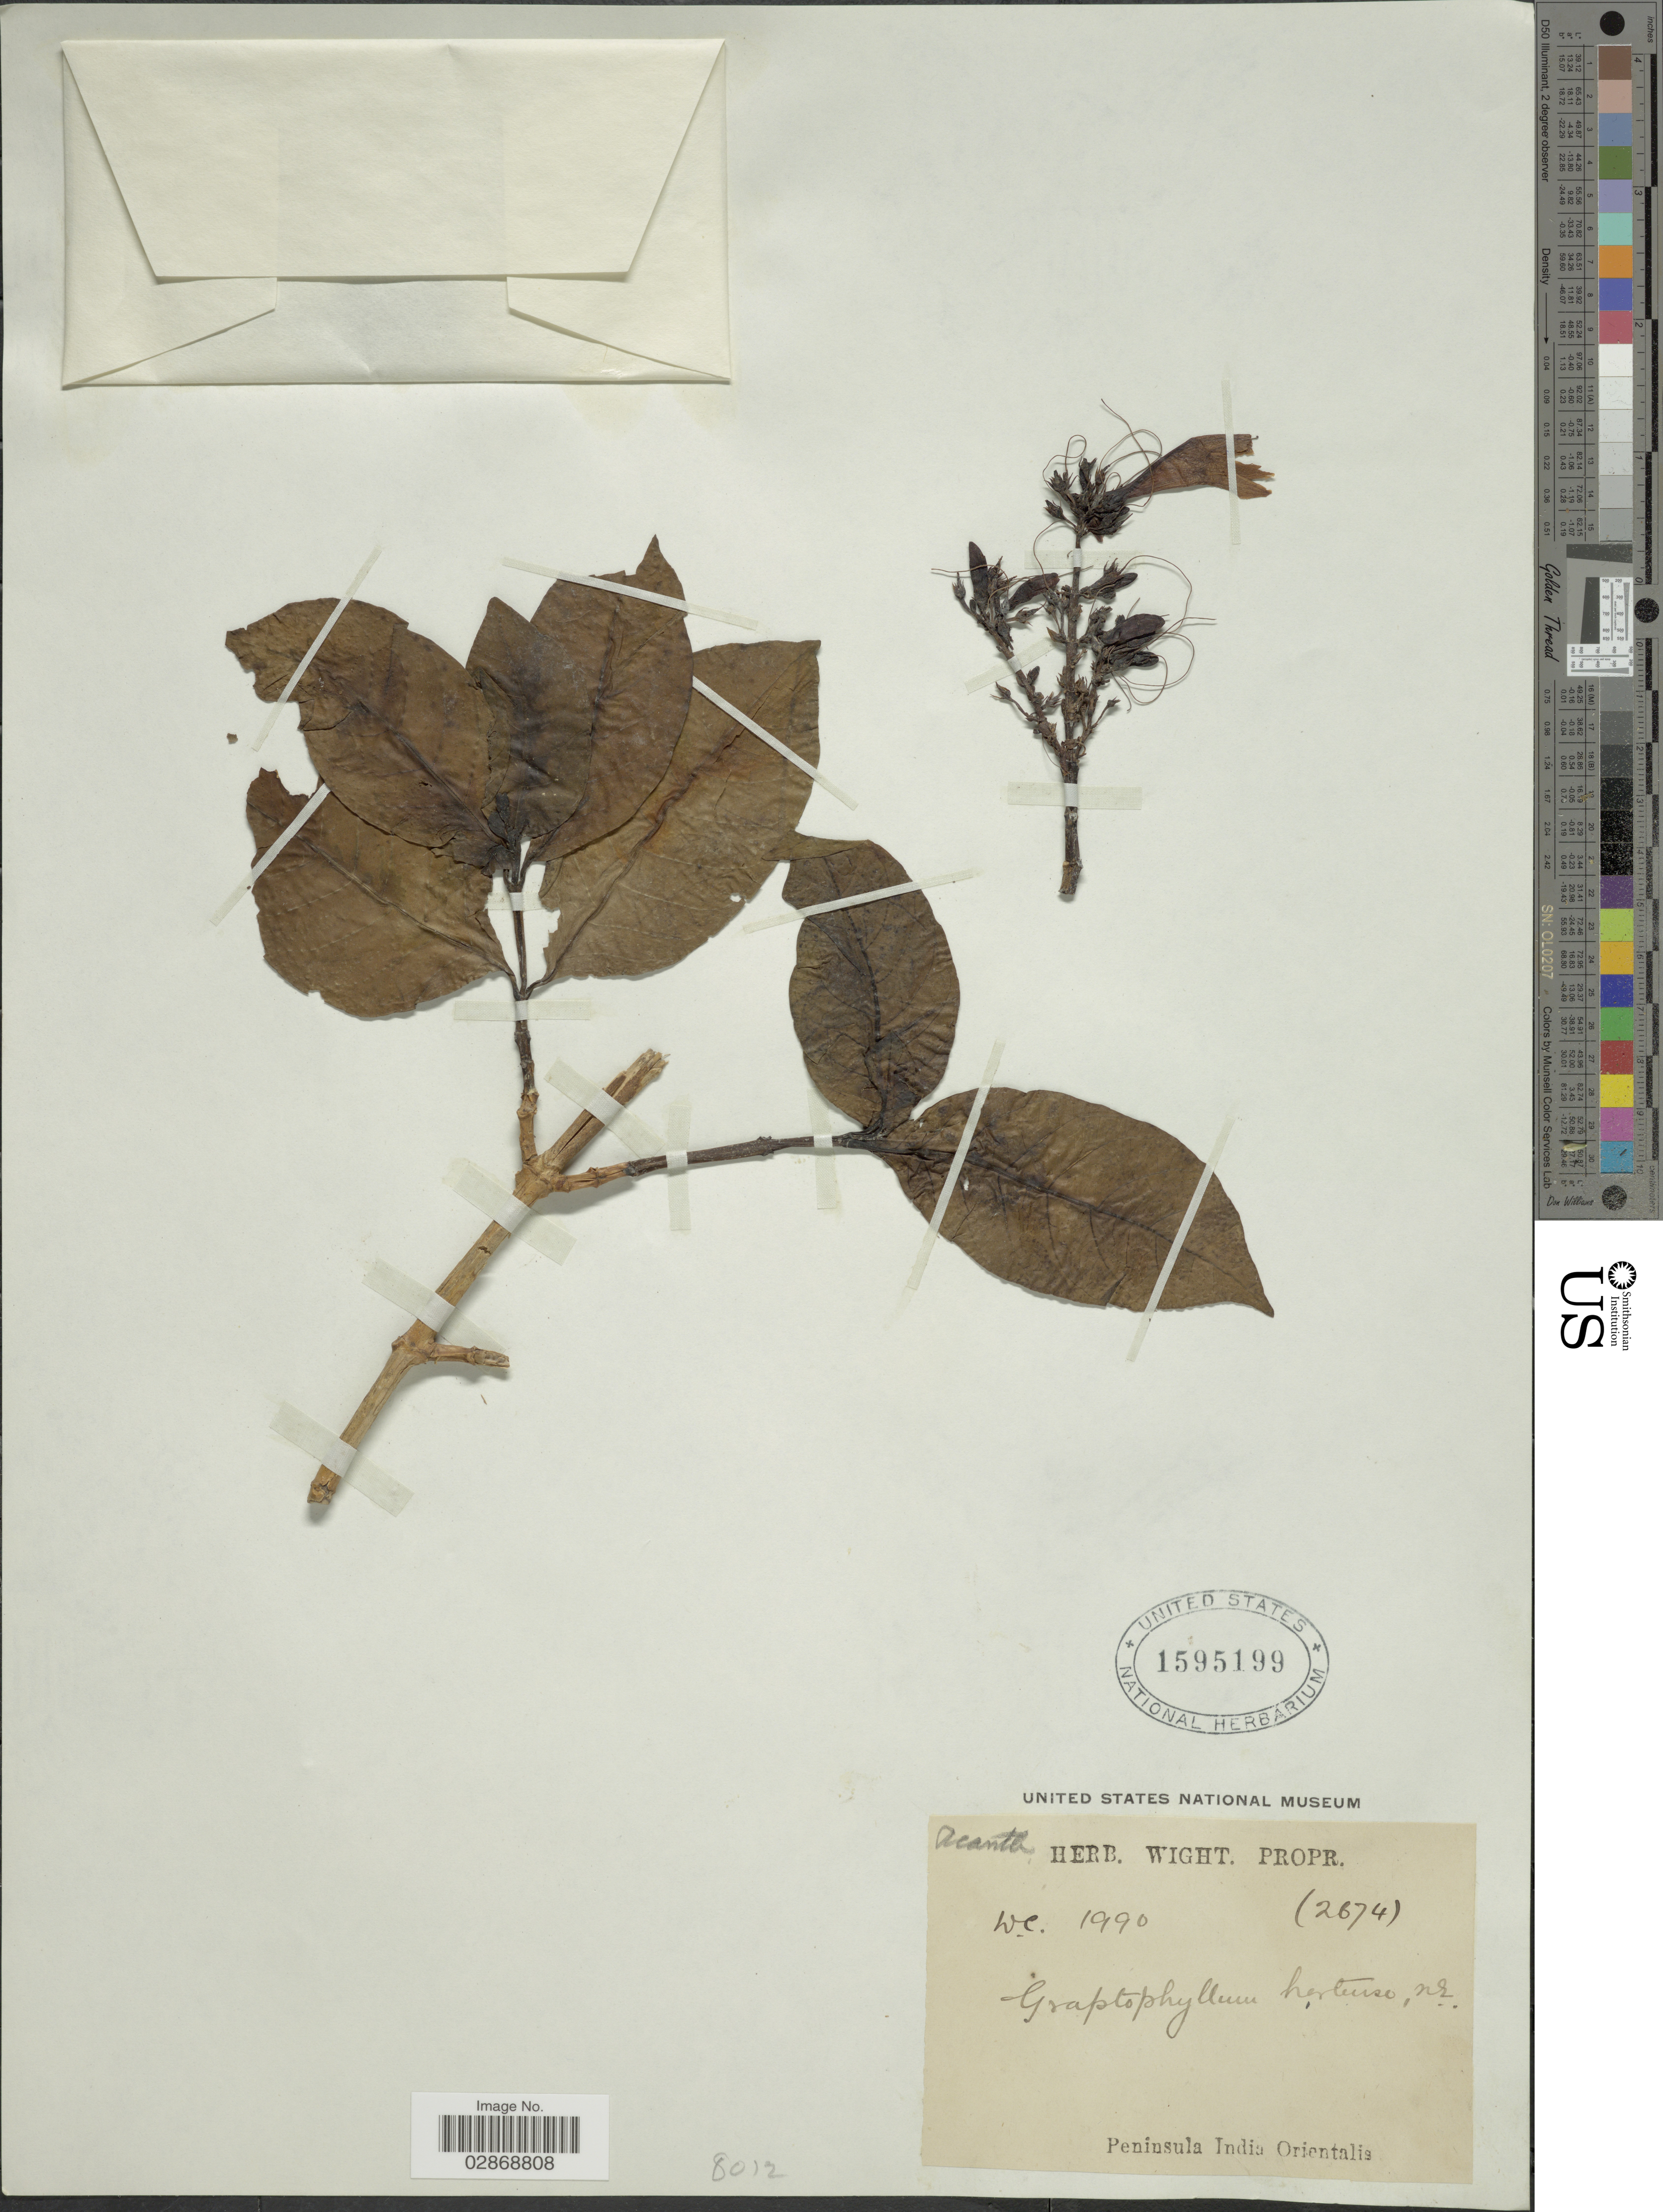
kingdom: Plantae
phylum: Tracheophyta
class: Magnoliopsida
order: Lamiales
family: Acanthaceae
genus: Graptophyllum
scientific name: Graptophyllum sp.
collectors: ex Herb. Wight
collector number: WC1990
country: India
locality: Peninsula India Orientalis.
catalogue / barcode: US 1595199